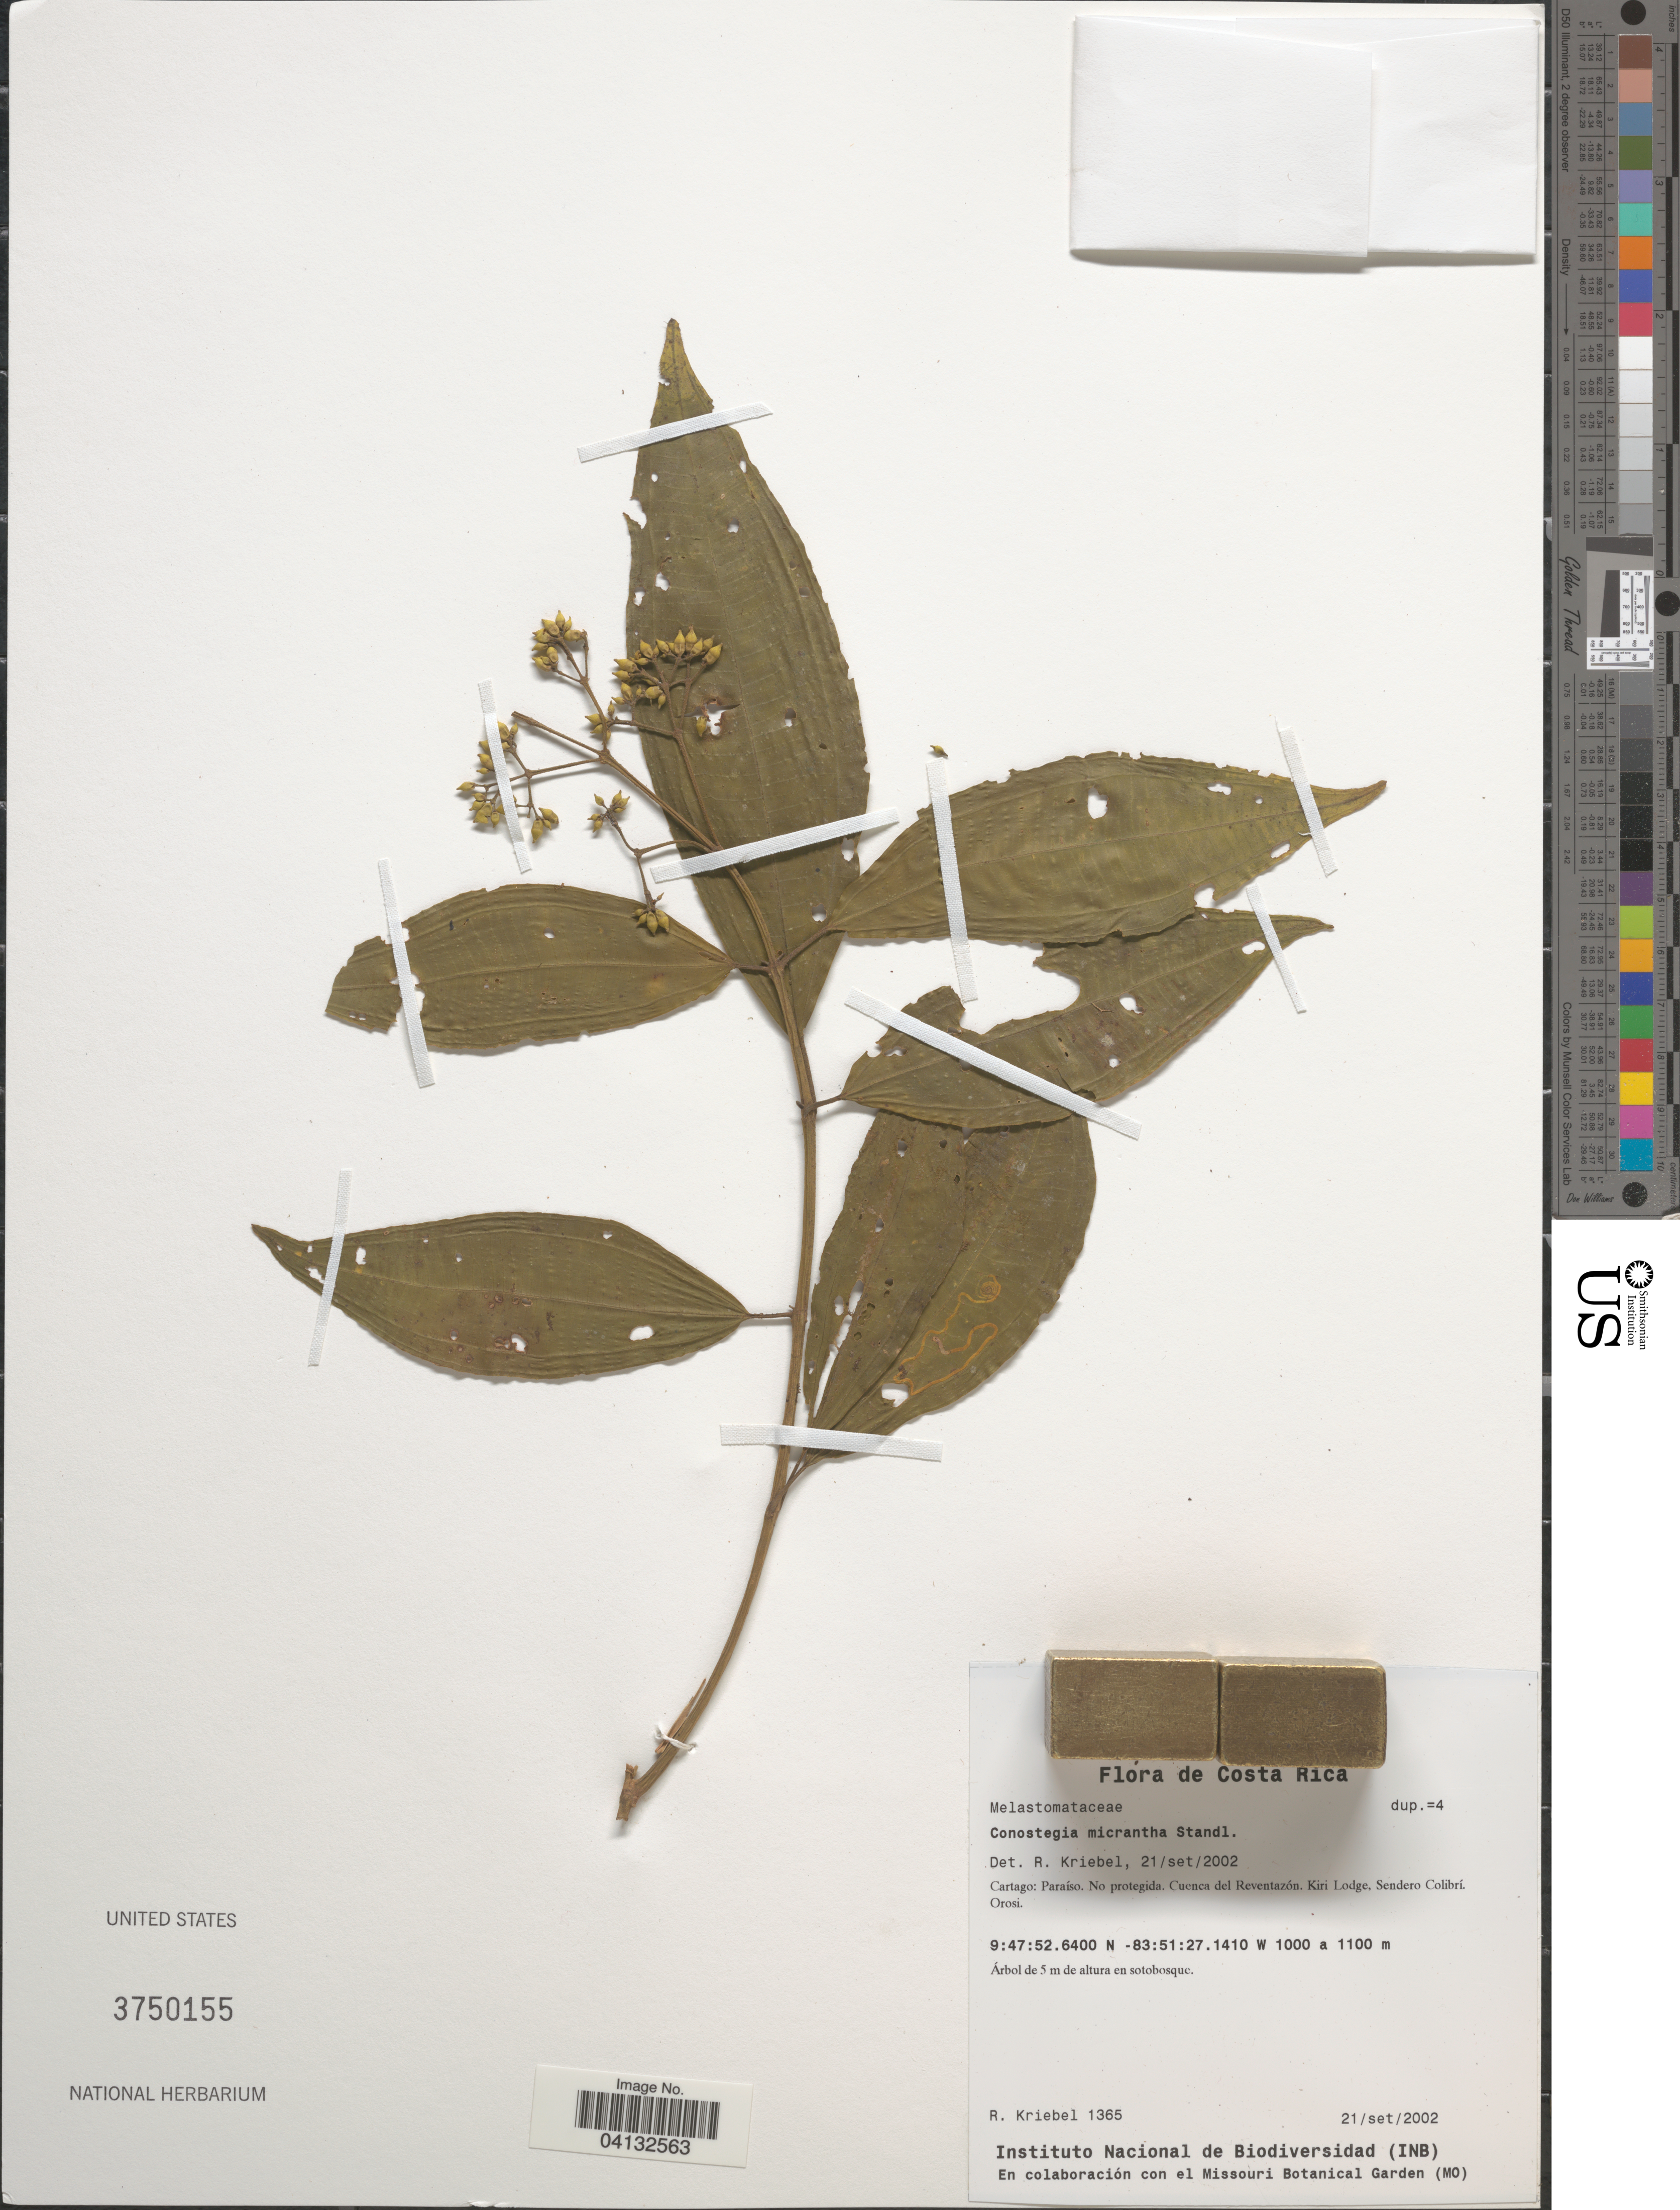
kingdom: Plantae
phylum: Tracheophyta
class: Magnoliopsida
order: Myrtales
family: Melastomataceae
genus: Conostegia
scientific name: Conostegia micrantha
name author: Standl.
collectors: R. Kriebel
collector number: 1365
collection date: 2002-09-21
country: Costa Rica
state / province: Cartago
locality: Paraíso. Cuenca del Reventazón. Kiri Lodge, Sendero Colibrí. Orosi.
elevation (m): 1100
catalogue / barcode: US 3750155